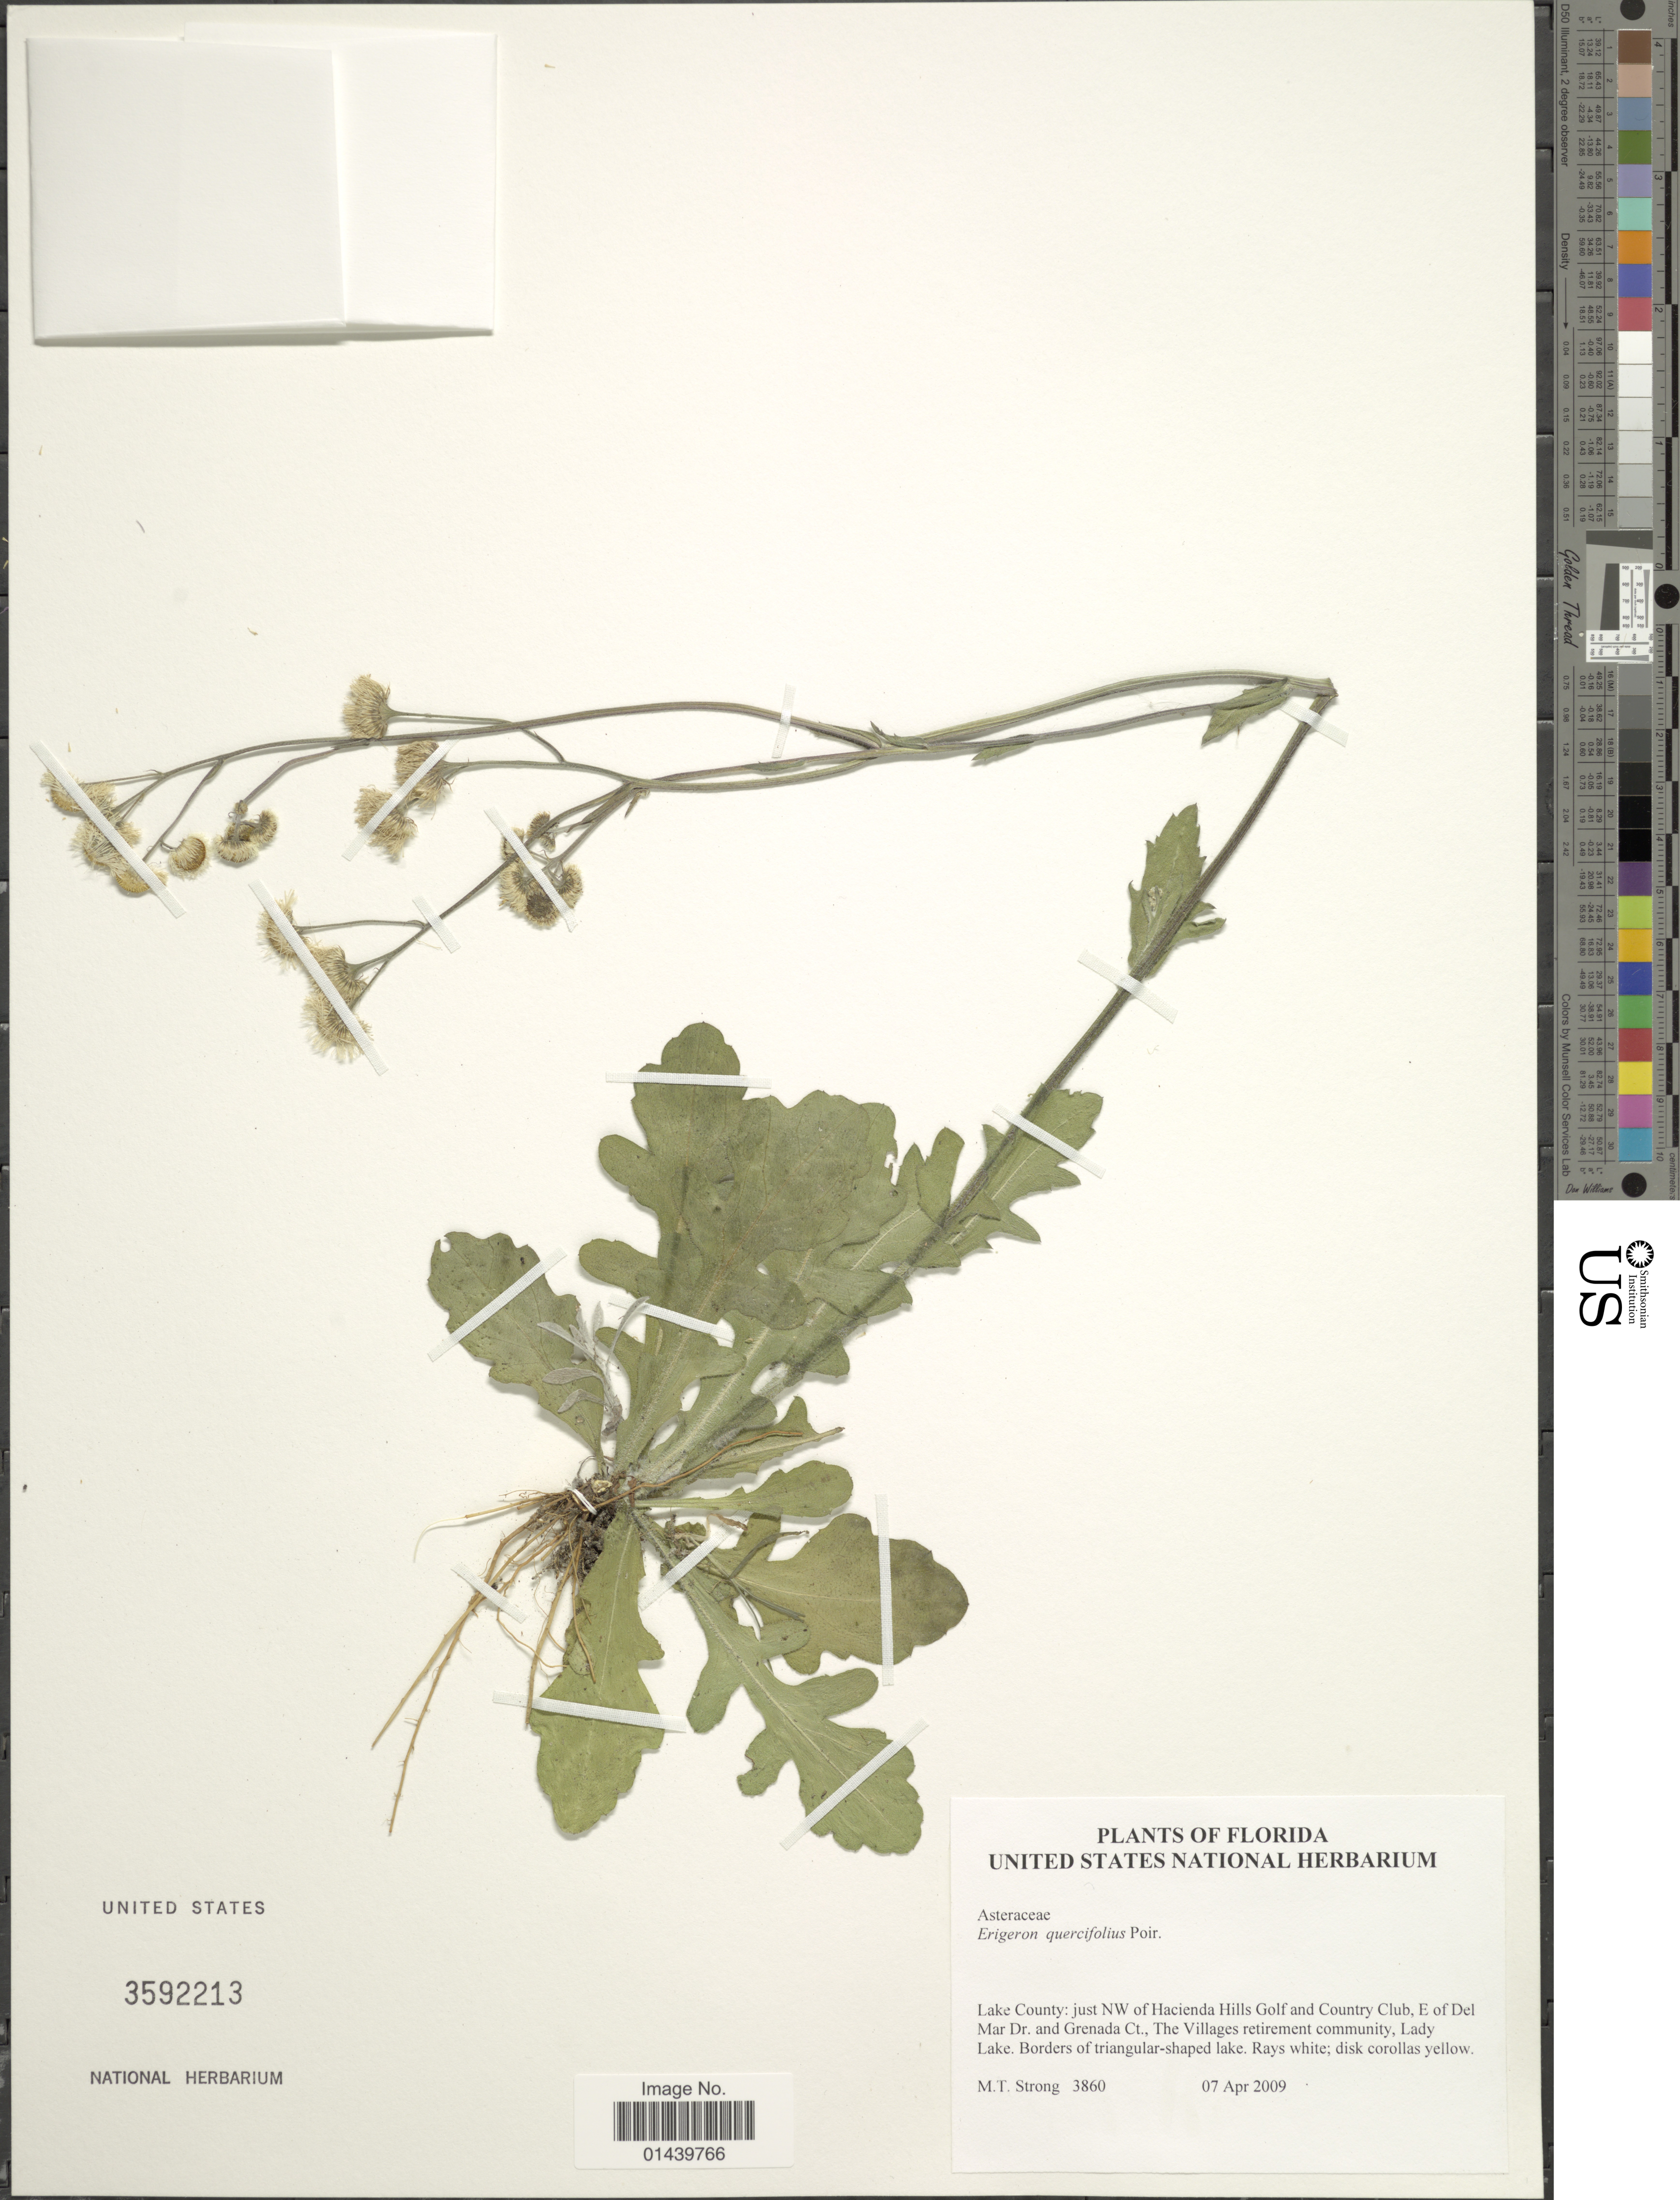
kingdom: Plantae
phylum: Tracheophyta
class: Magnoliopsida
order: Asterales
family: Asteraceae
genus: Erigeron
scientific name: Erigeron quercifolius Lam.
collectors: M. T. Strong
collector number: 3860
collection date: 2009-04-07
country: United States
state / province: Florida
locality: Lake County: just NW of Hacienda Hills Golf and Country Club, E of Del Mar Dr. and Grenada Ct., The Villages retirement community, Lady Lake. Borders of triangular-shaped lake.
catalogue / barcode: US 3592213